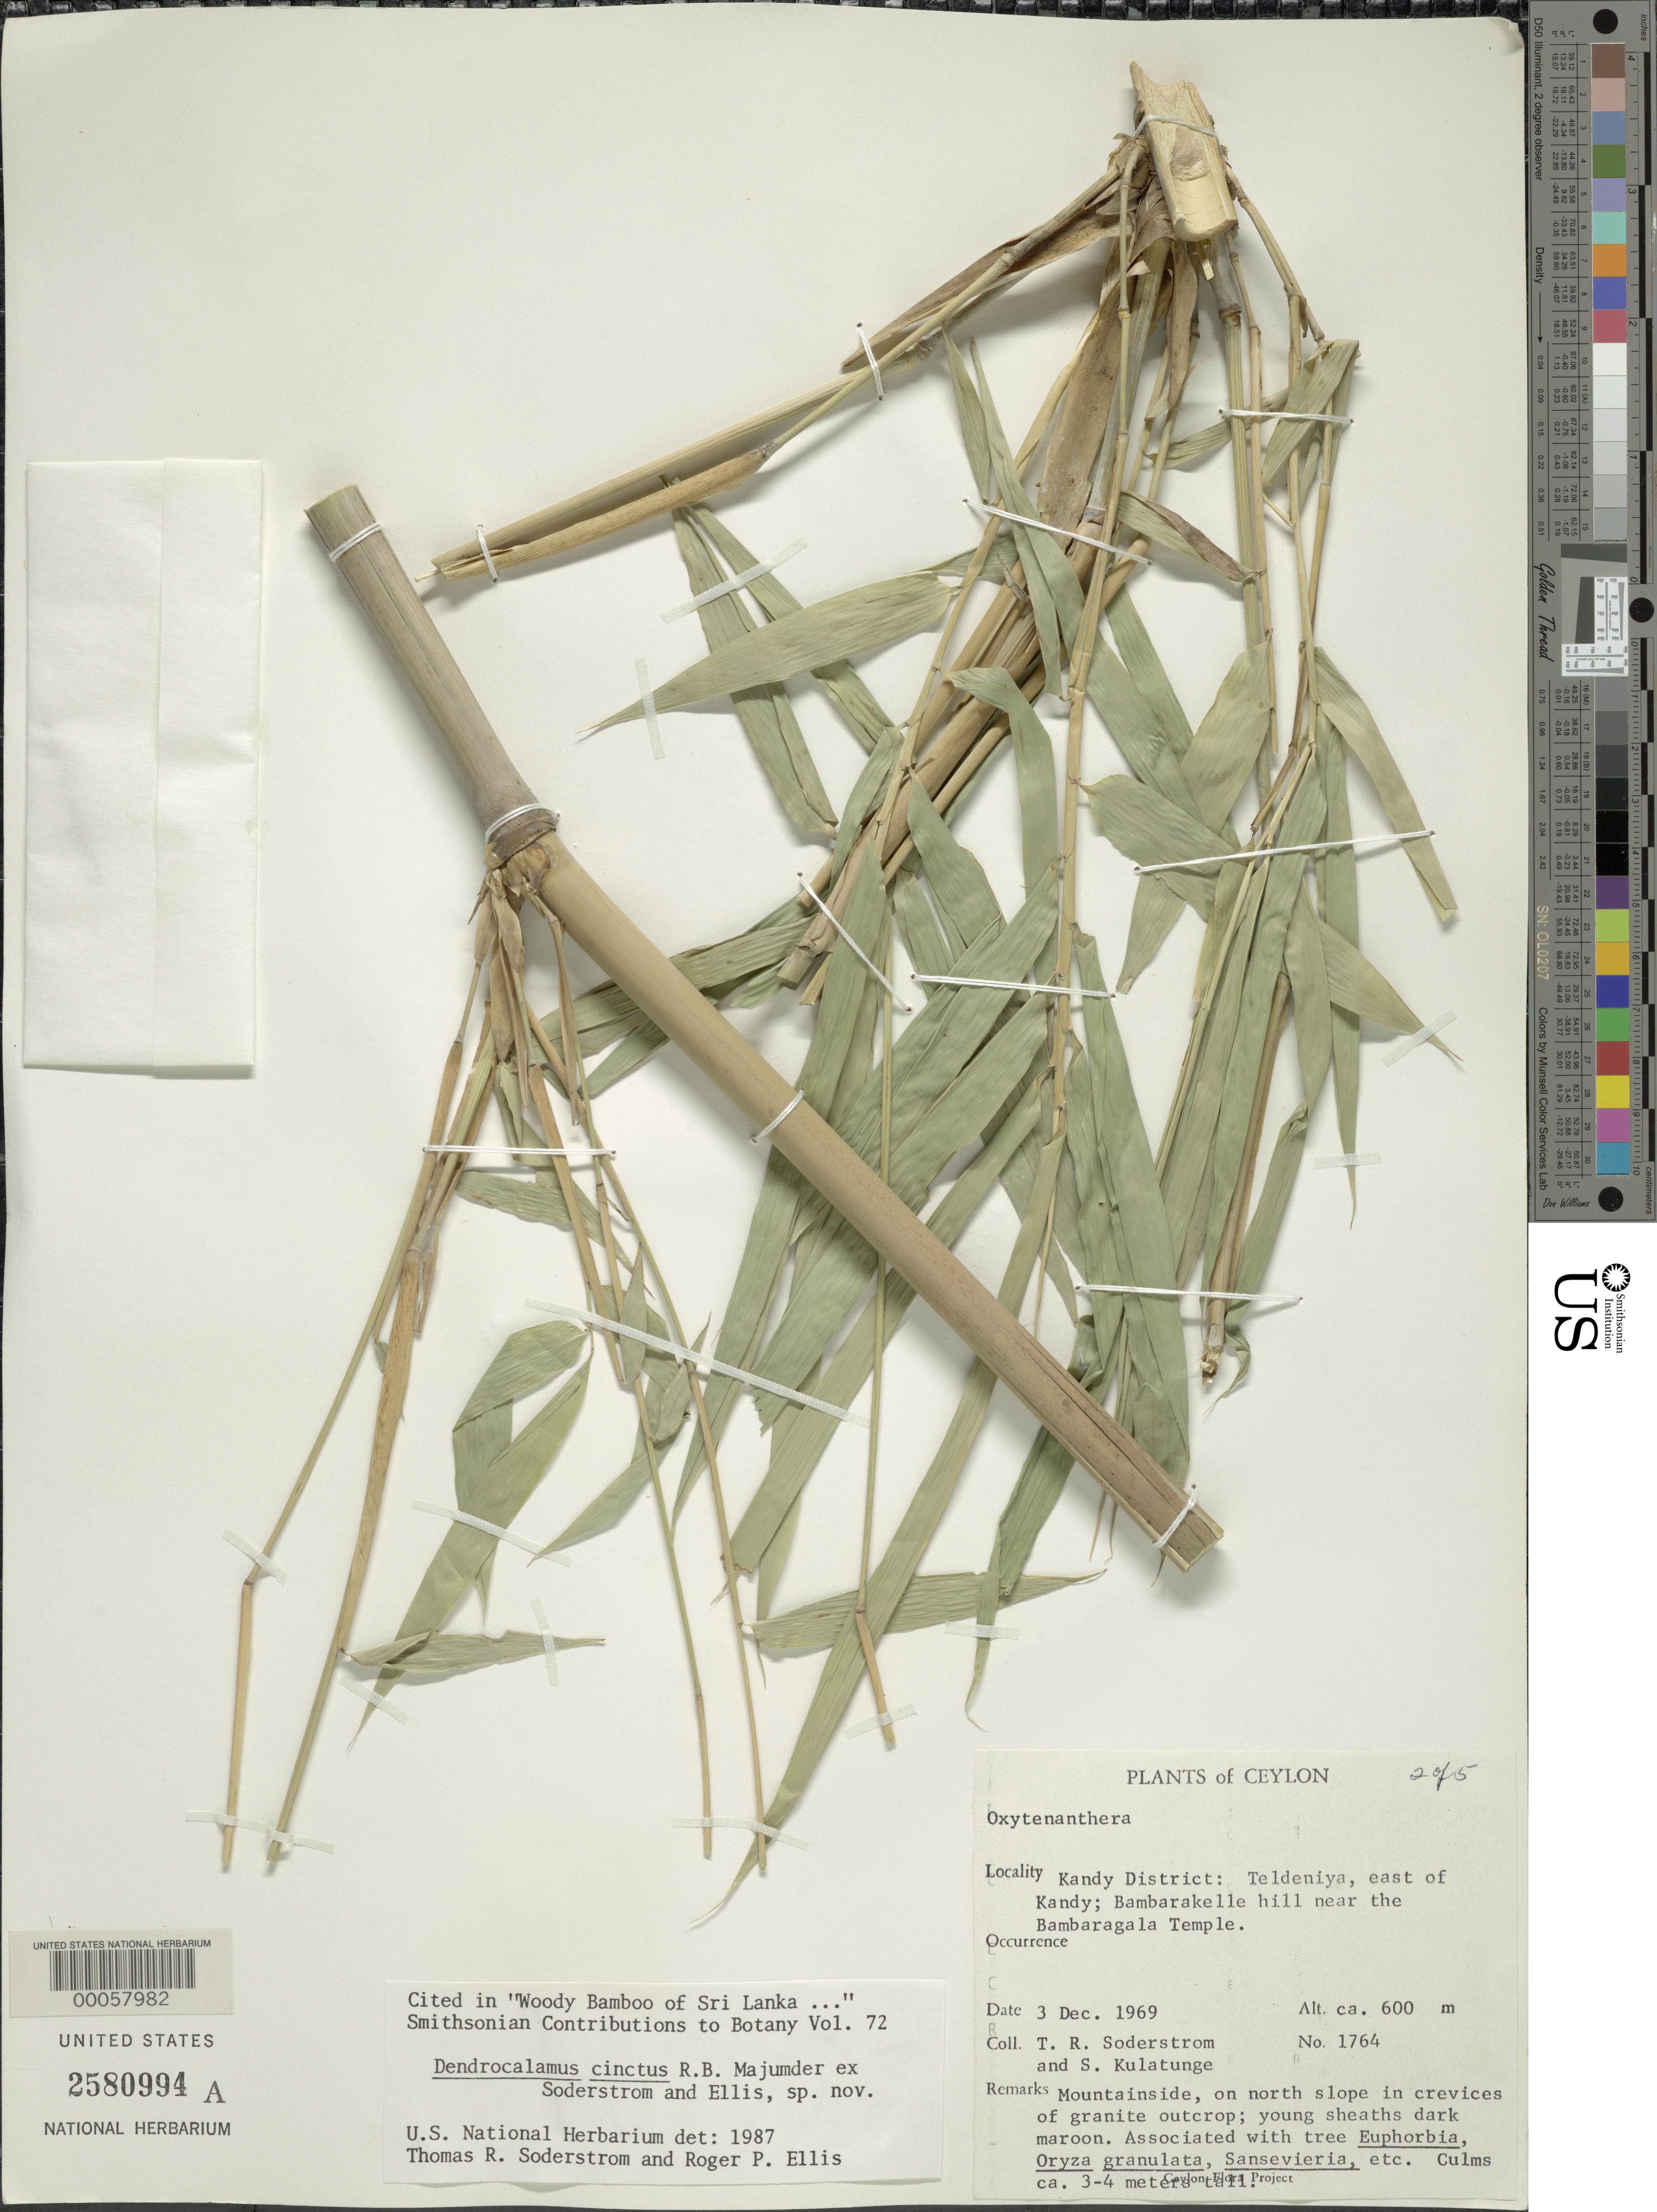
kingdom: Plantae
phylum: Tracheophyta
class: Liliopsida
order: Poales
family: Poaceae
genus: Dendrocalamus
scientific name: Dendrocalamus cinctus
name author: R.B. Majumder ex Soderstr. & R.P. Ellis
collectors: T. R. Soderstrom & S. Kulatunge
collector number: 1764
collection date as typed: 03 Dec 1969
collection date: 1969-12-03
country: Sri Lanka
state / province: Central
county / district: Kandy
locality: Teldeniya, E of Kandy, Bambarakelle Hill near the Bambaragala temple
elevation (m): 600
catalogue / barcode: US 2580994A